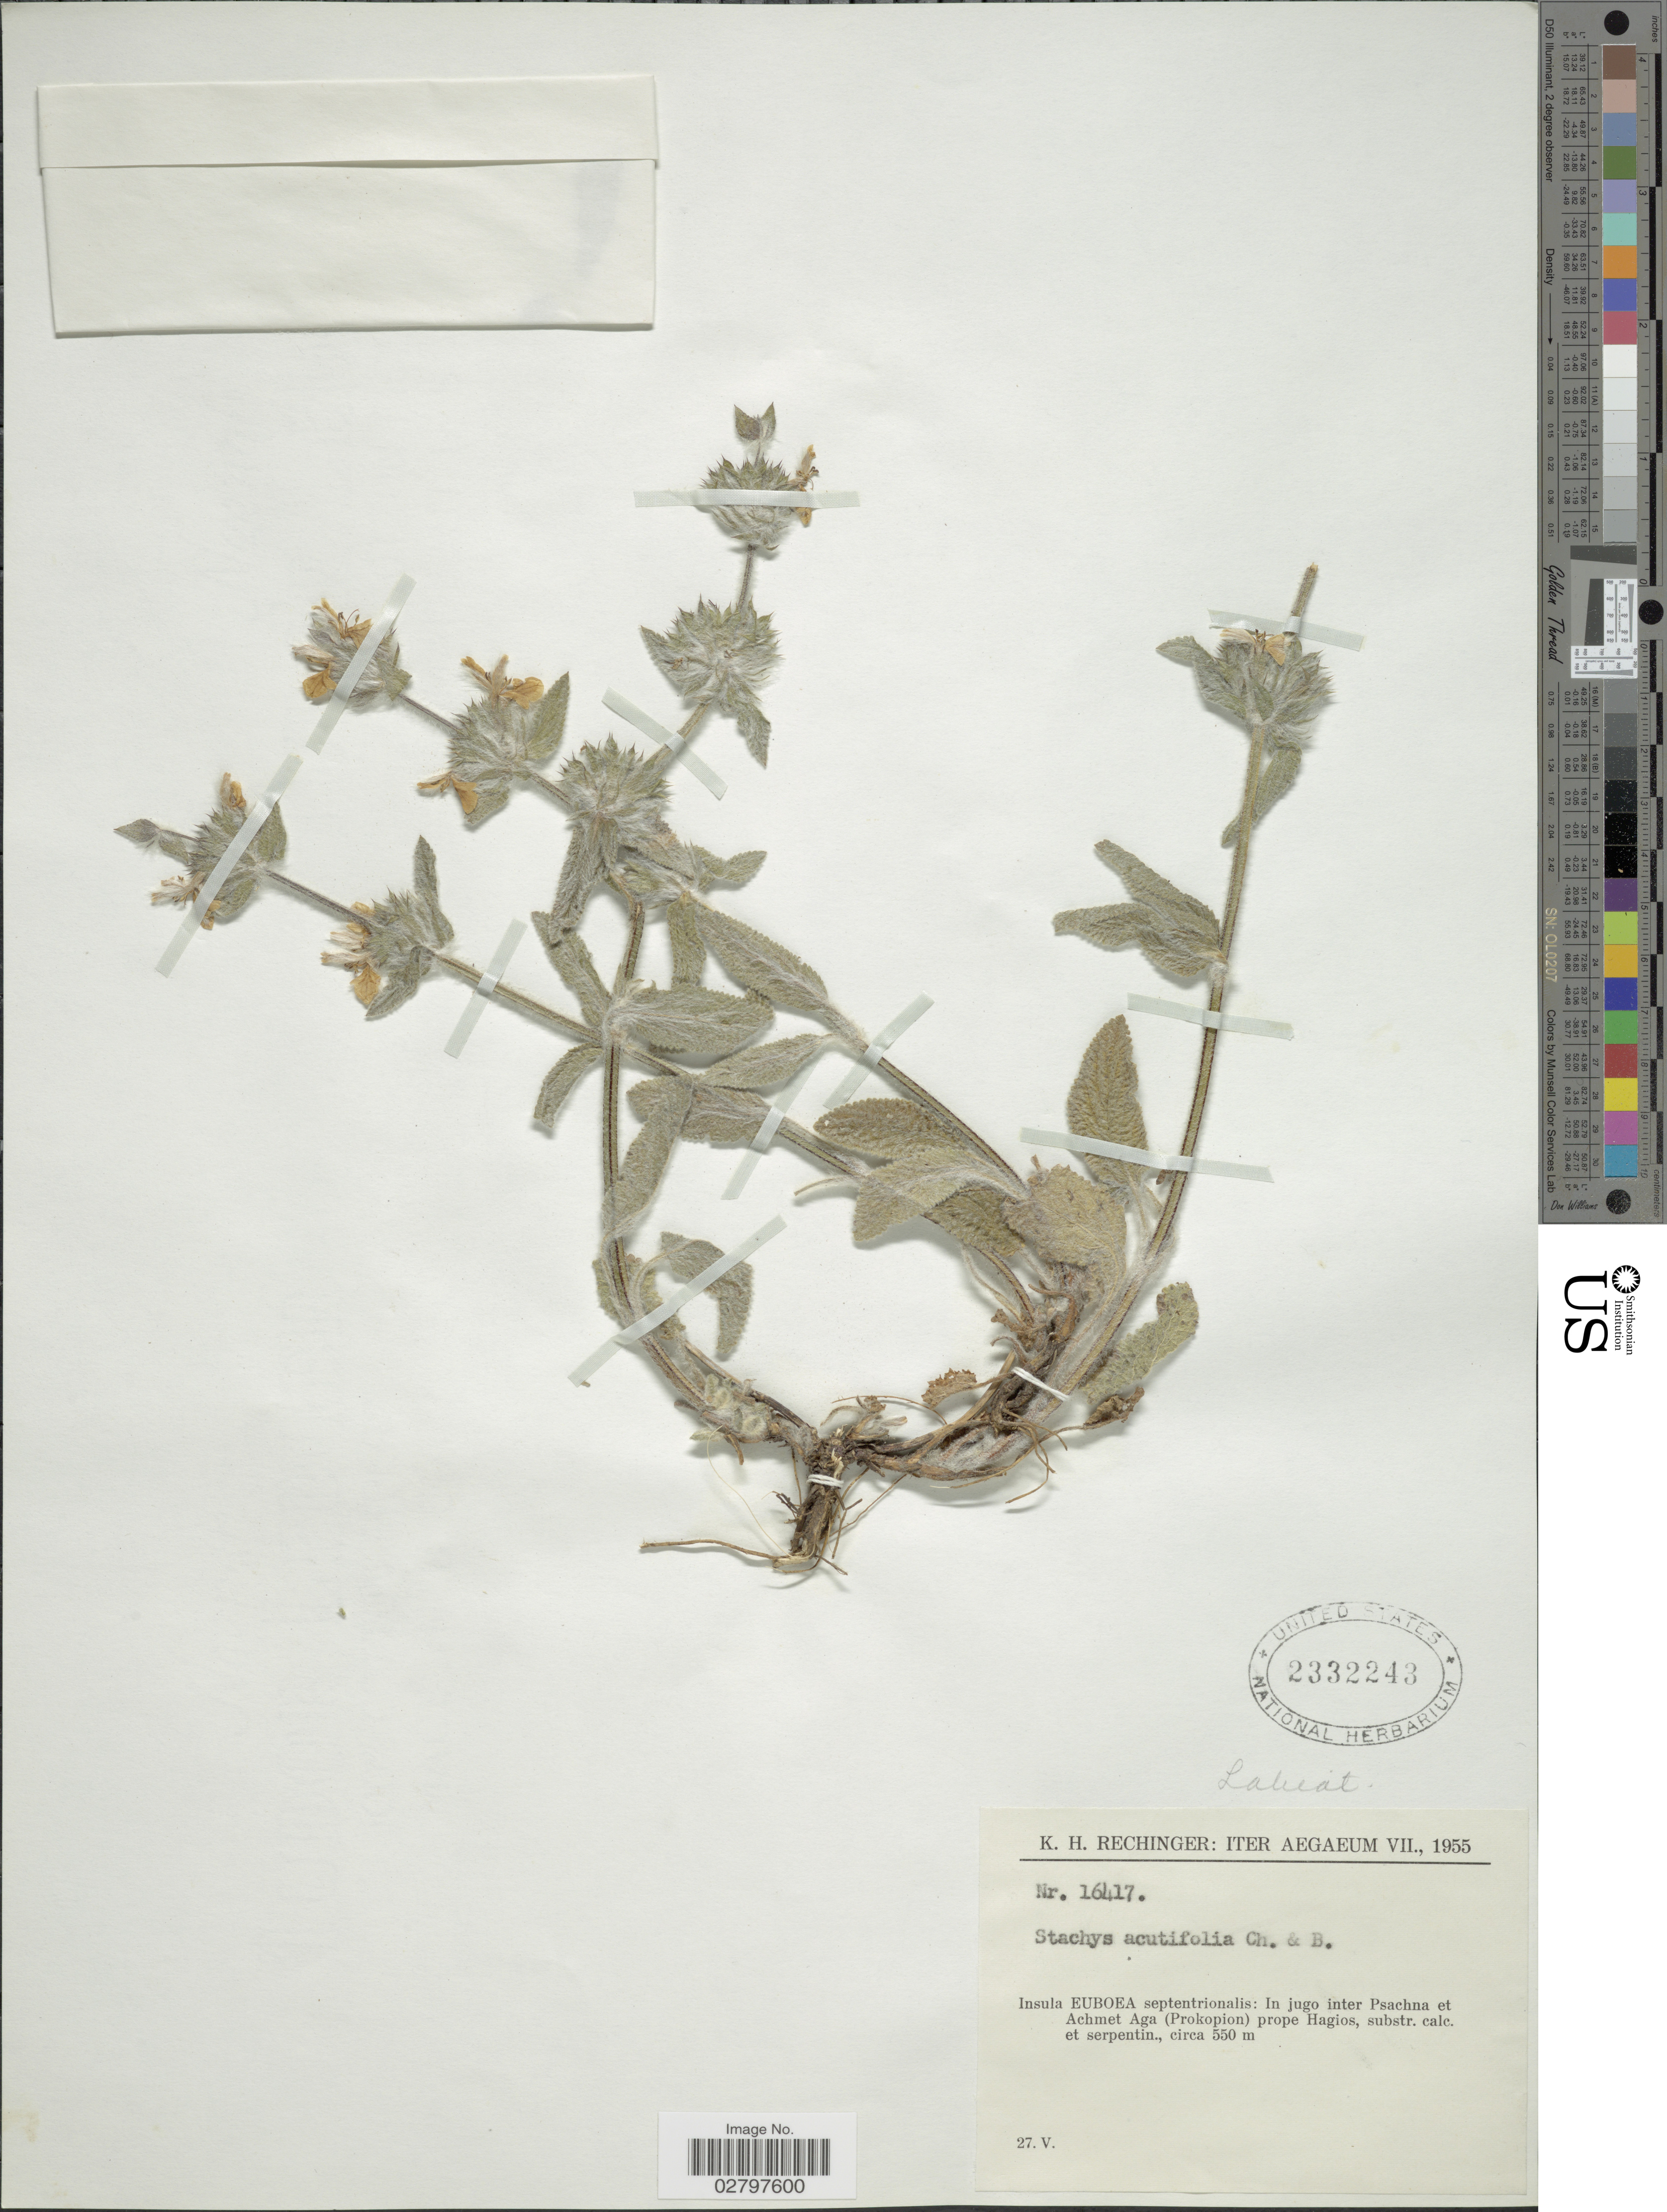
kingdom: Plantae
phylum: Tracheophyta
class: Magnoliopsida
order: Lamiales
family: Lamiaceae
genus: Stachys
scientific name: Stachys acutifolia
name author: Link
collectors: K. H. Rechinger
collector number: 16417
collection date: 1955-05-27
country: Greece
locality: Aegaeum, Insula Euboea septentrionalis: In jugo inter Psachna et Achmet Aga (Prokopion) prope Hagios.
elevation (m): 550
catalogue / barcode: US 2332243